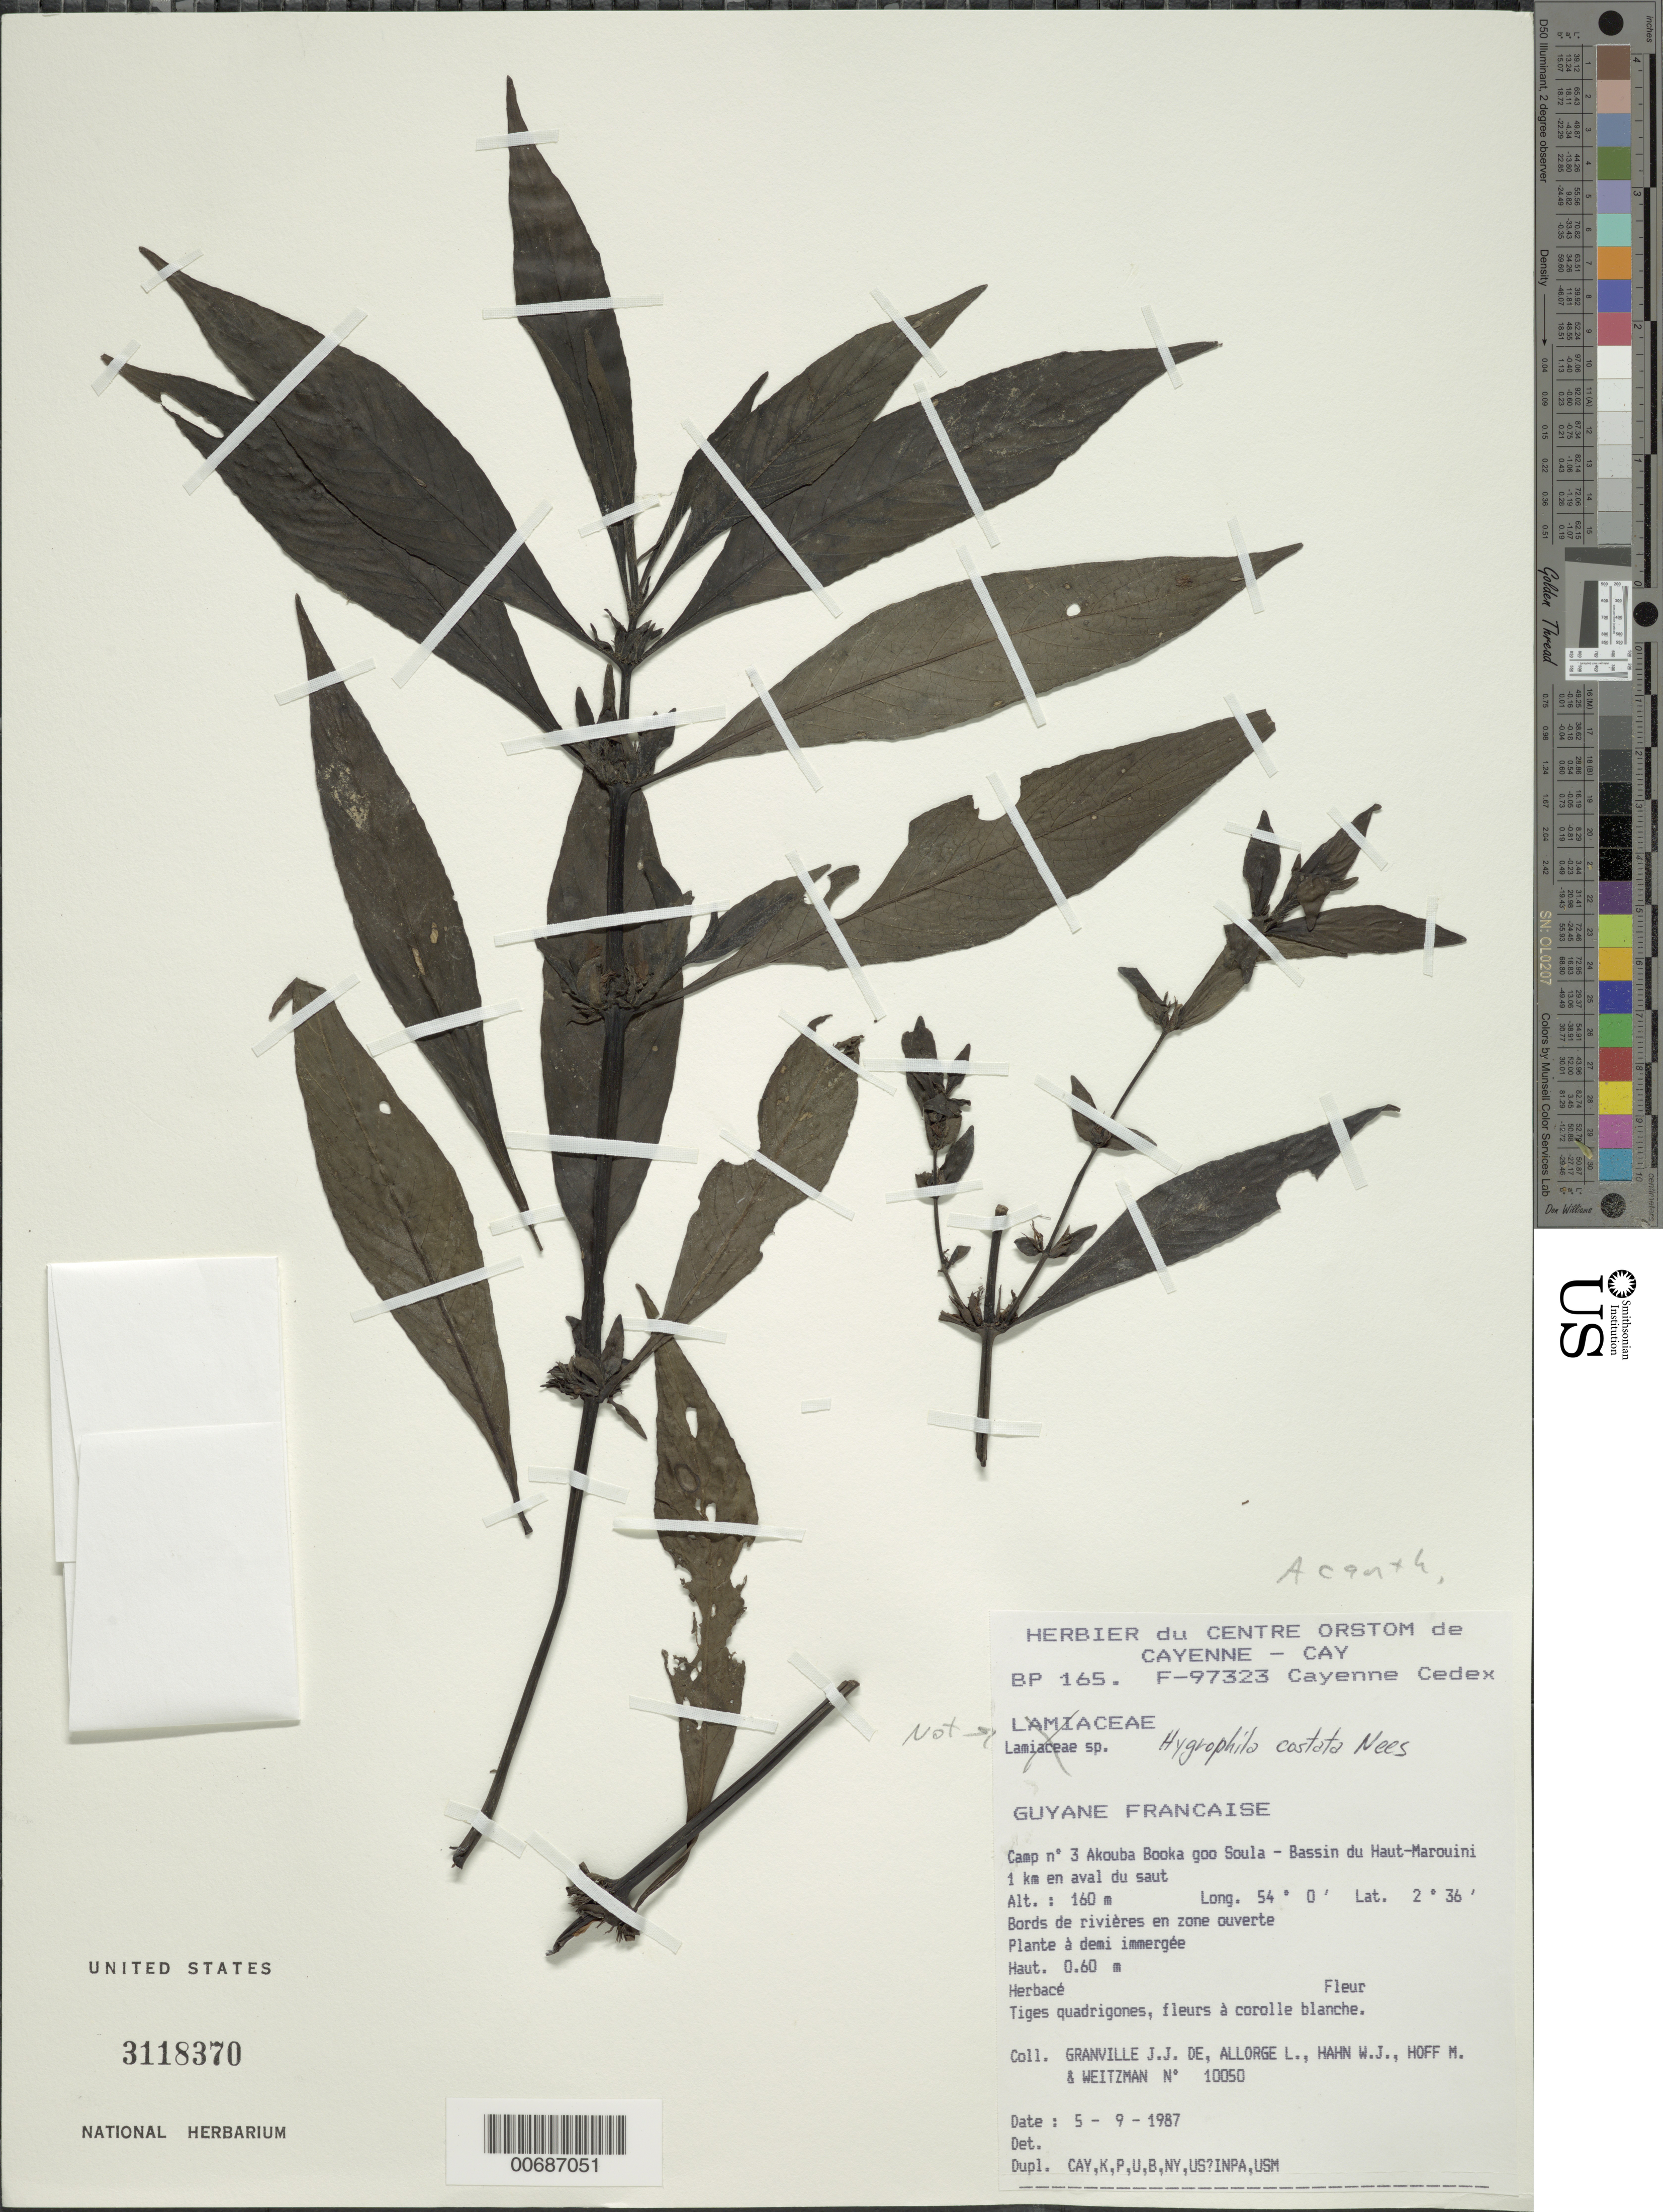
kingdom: Plantae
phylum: Tracheophyta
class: Magnoliopsida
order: Lamiales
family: Acanthaceae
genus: Hygrophila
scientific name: Hygrophila costata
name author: Nees & T. Nees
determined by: Wasshausen, Dieter C., (BOT), Smithsonian Institution - National Museum of Natural History (UNITED STATES)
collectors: J.-J. de Granville, L. Allorge, W. J. Hahn, M. Hoff & A. L. Weitzman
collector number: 10050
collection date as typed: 5-Sep-87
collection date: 1987-09-05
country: French Guiana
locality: Akouba Booka goo Soula, Camp #3, Bassin du Haut Marouini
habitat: Along river, open area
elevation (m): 160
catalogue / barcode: US 3118370